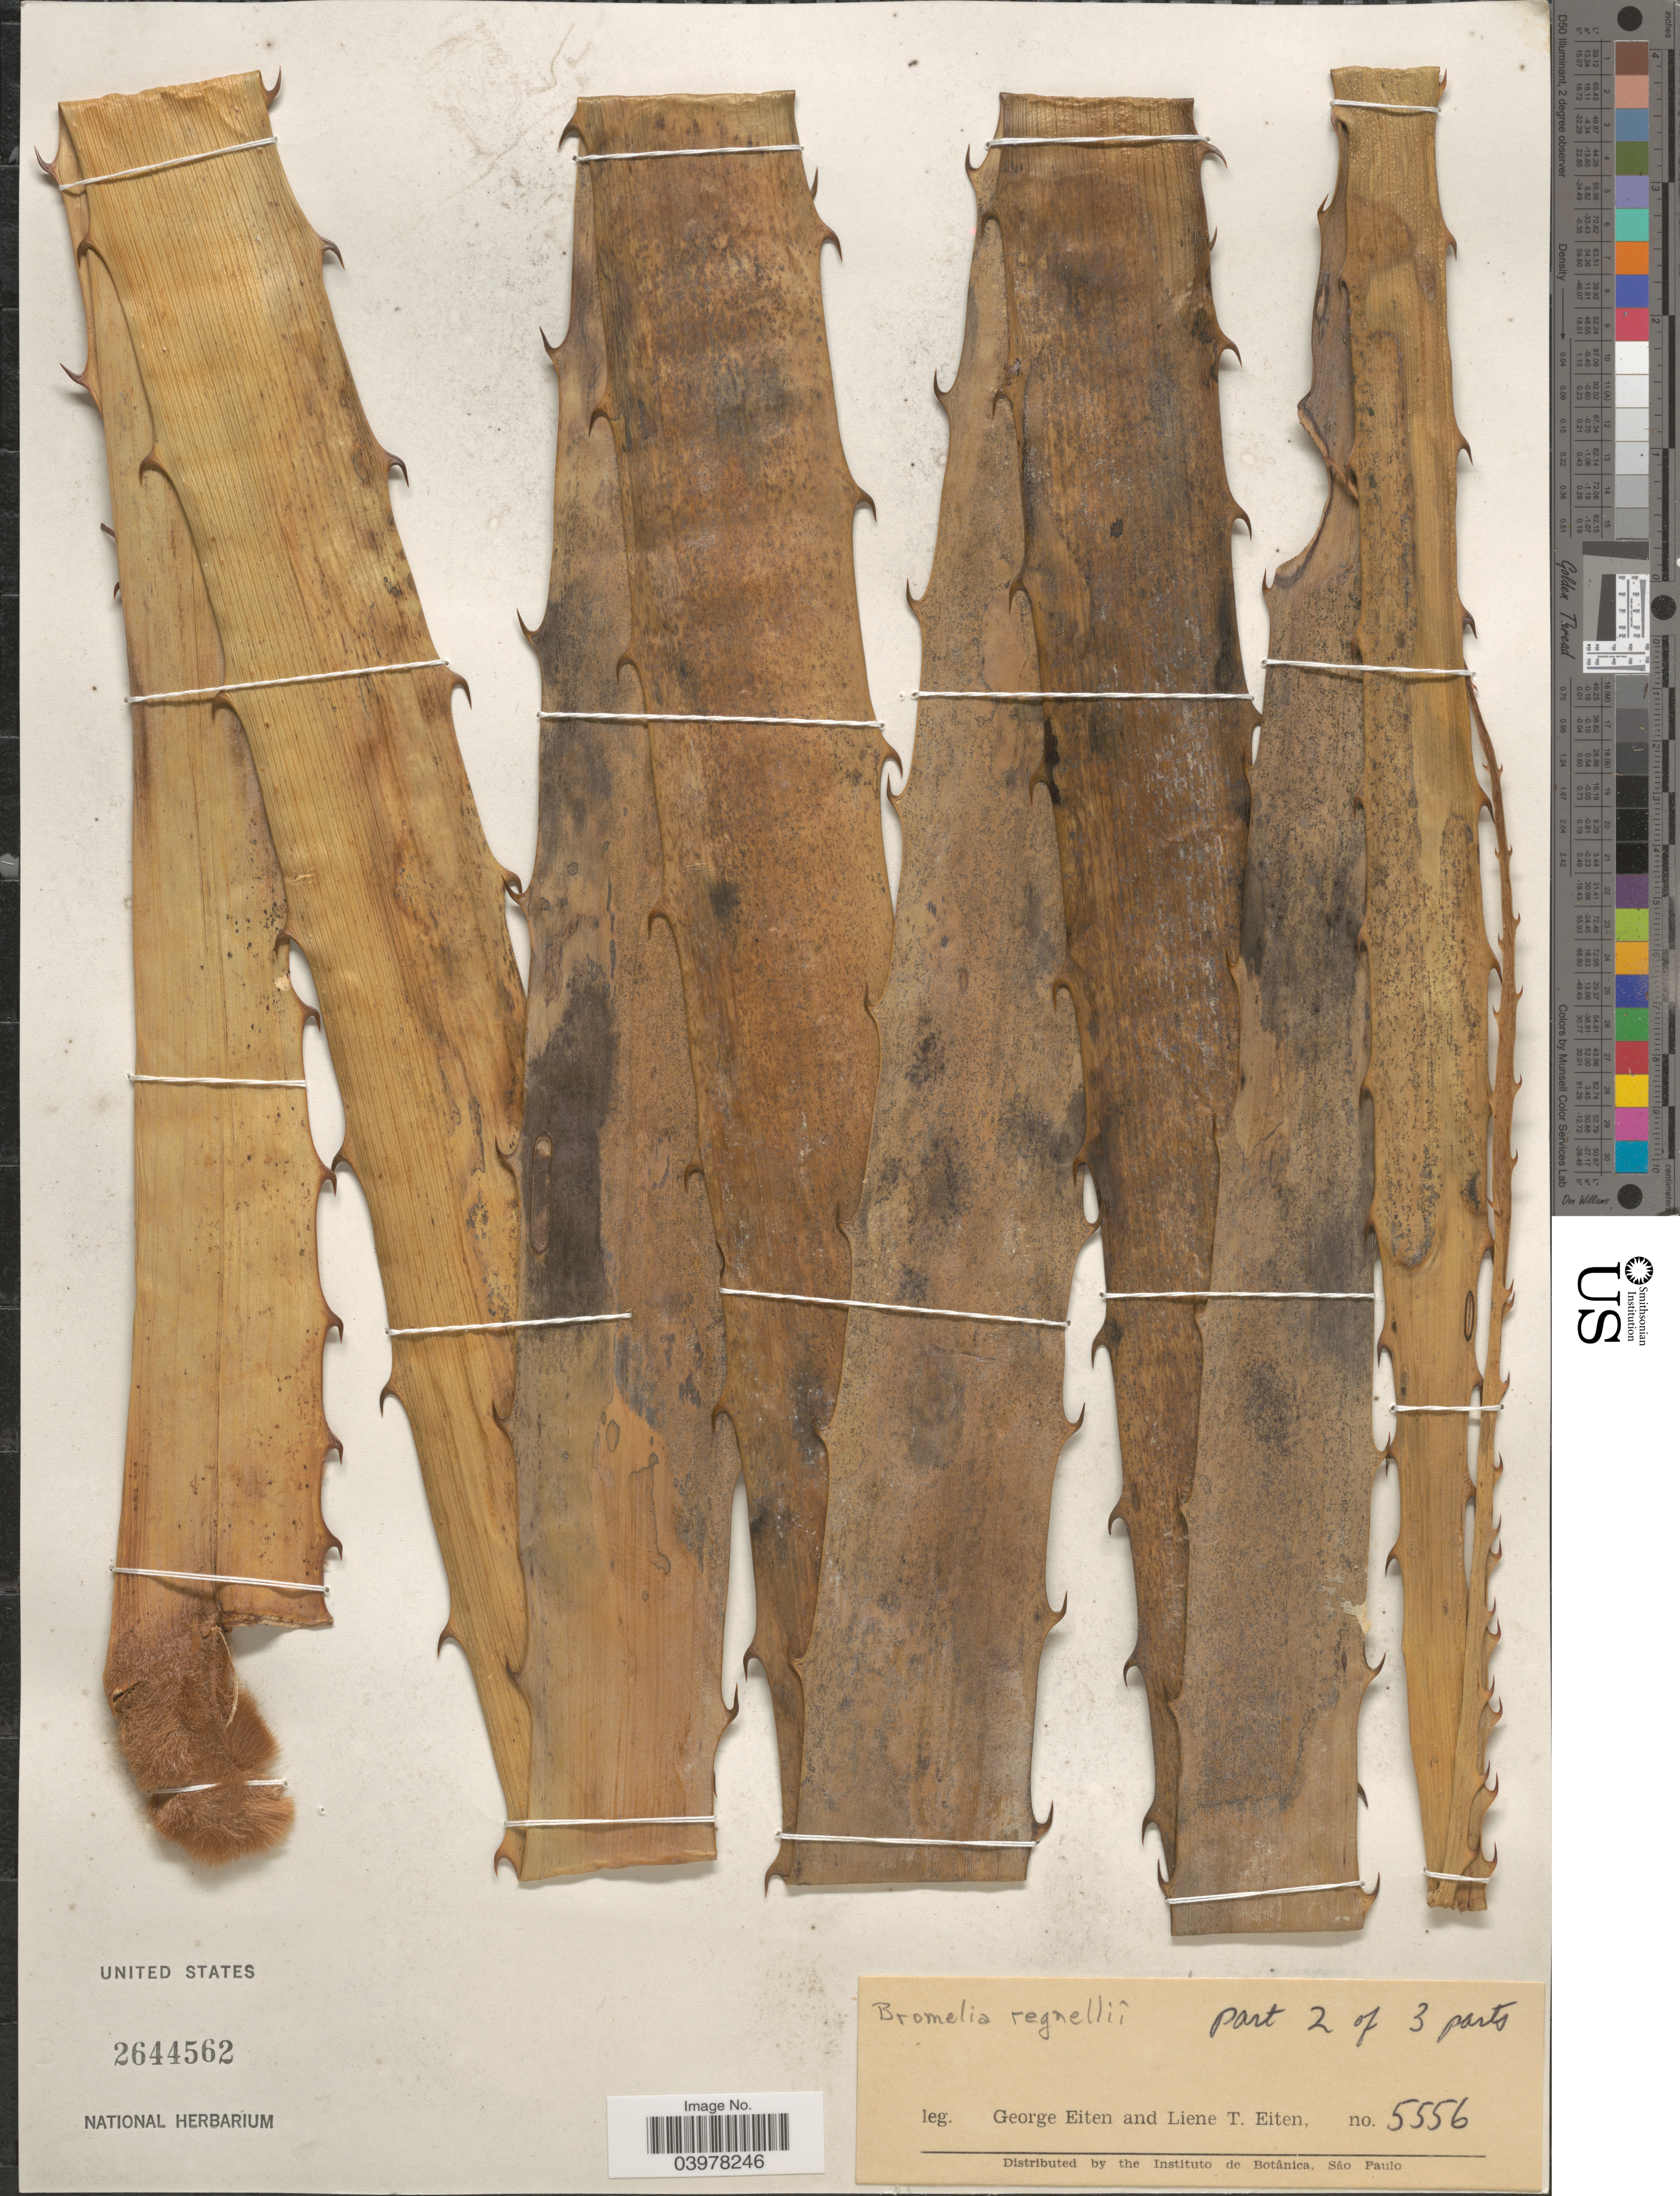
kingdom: Plantae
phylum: Tracheophyta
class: Liliopsida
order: Poales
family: Bromeliaceae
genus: Bromelia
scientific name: Bromelia regnellii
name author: Mez in Mart.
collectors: G. Eiten & L. T. Eiten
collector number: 5556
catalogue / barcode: US 2644562